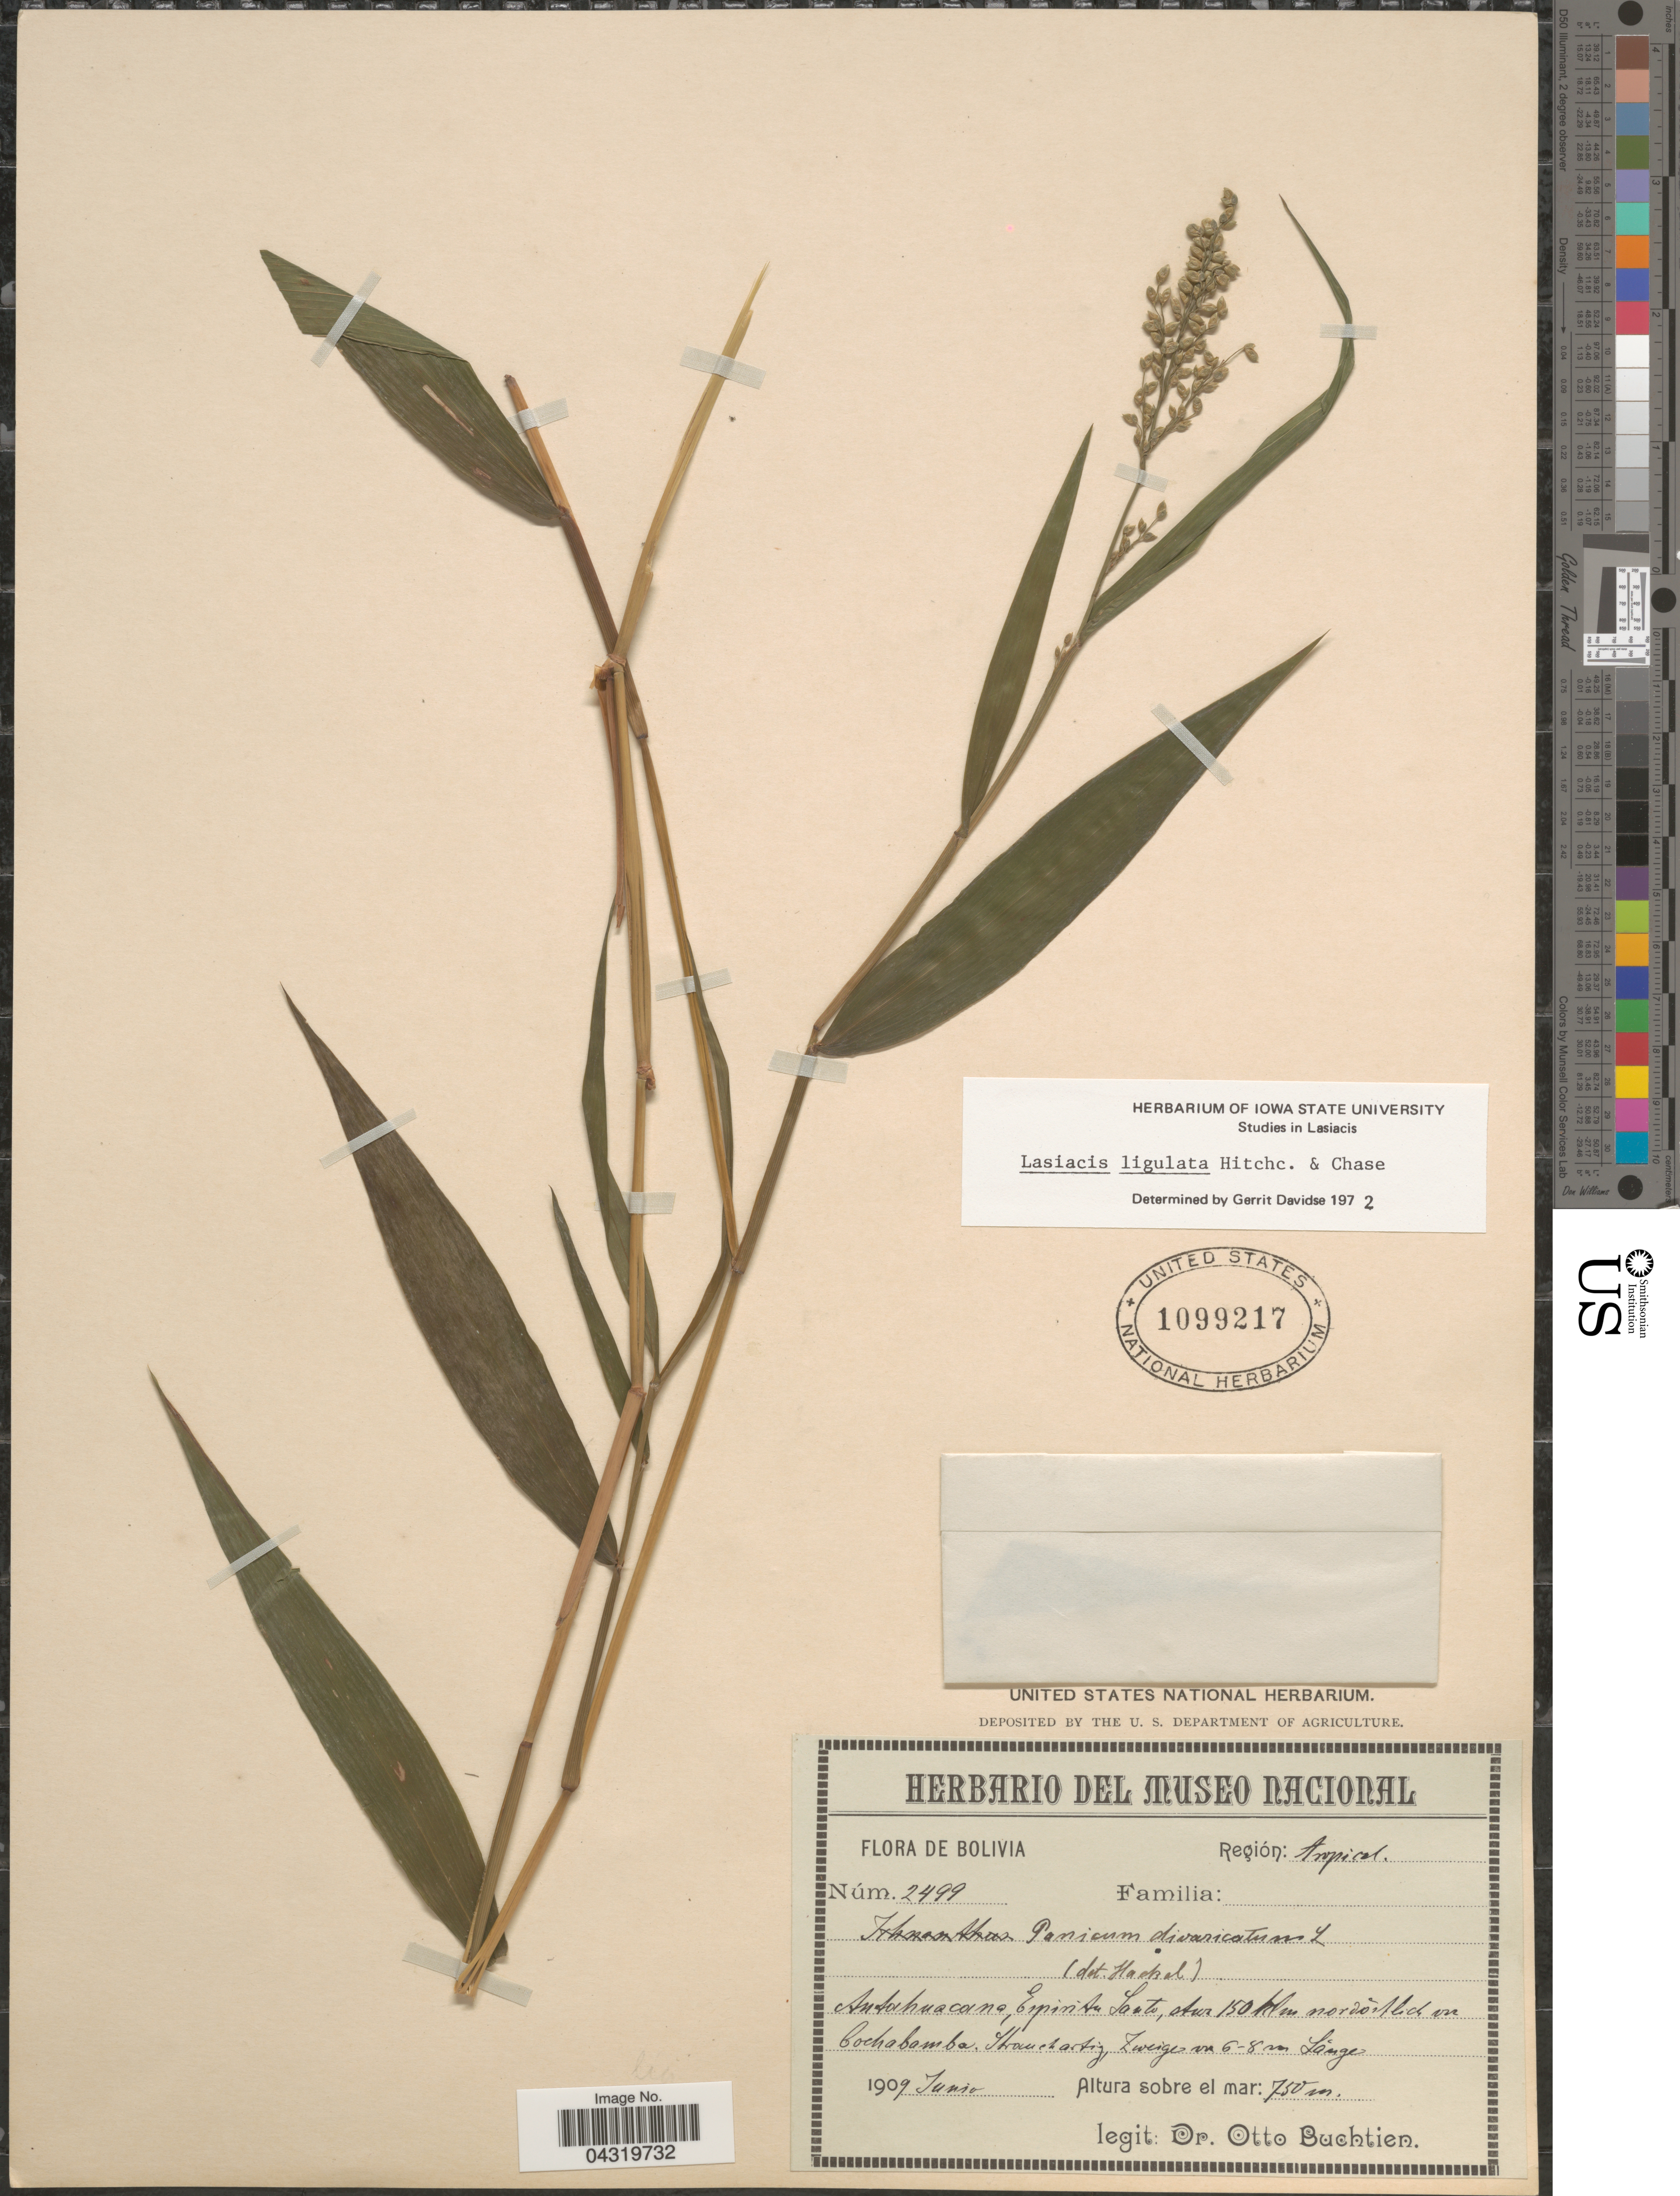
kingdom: Plantae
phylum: Tracheophyta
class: Liliopsida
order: Poales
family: Poaceae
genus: Lasiacis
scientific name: Lasiacis ligulata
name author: Hitchc. & Chase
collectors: O. Buchtien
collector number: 2499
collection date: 1909-06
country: Bolivia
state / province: Cochabamba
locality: Región: tropical. Antahuacana, Espiritu Santo, etros 150 klm nordöstlich von Cochabamba.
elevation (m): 750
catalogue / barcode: US 1099217